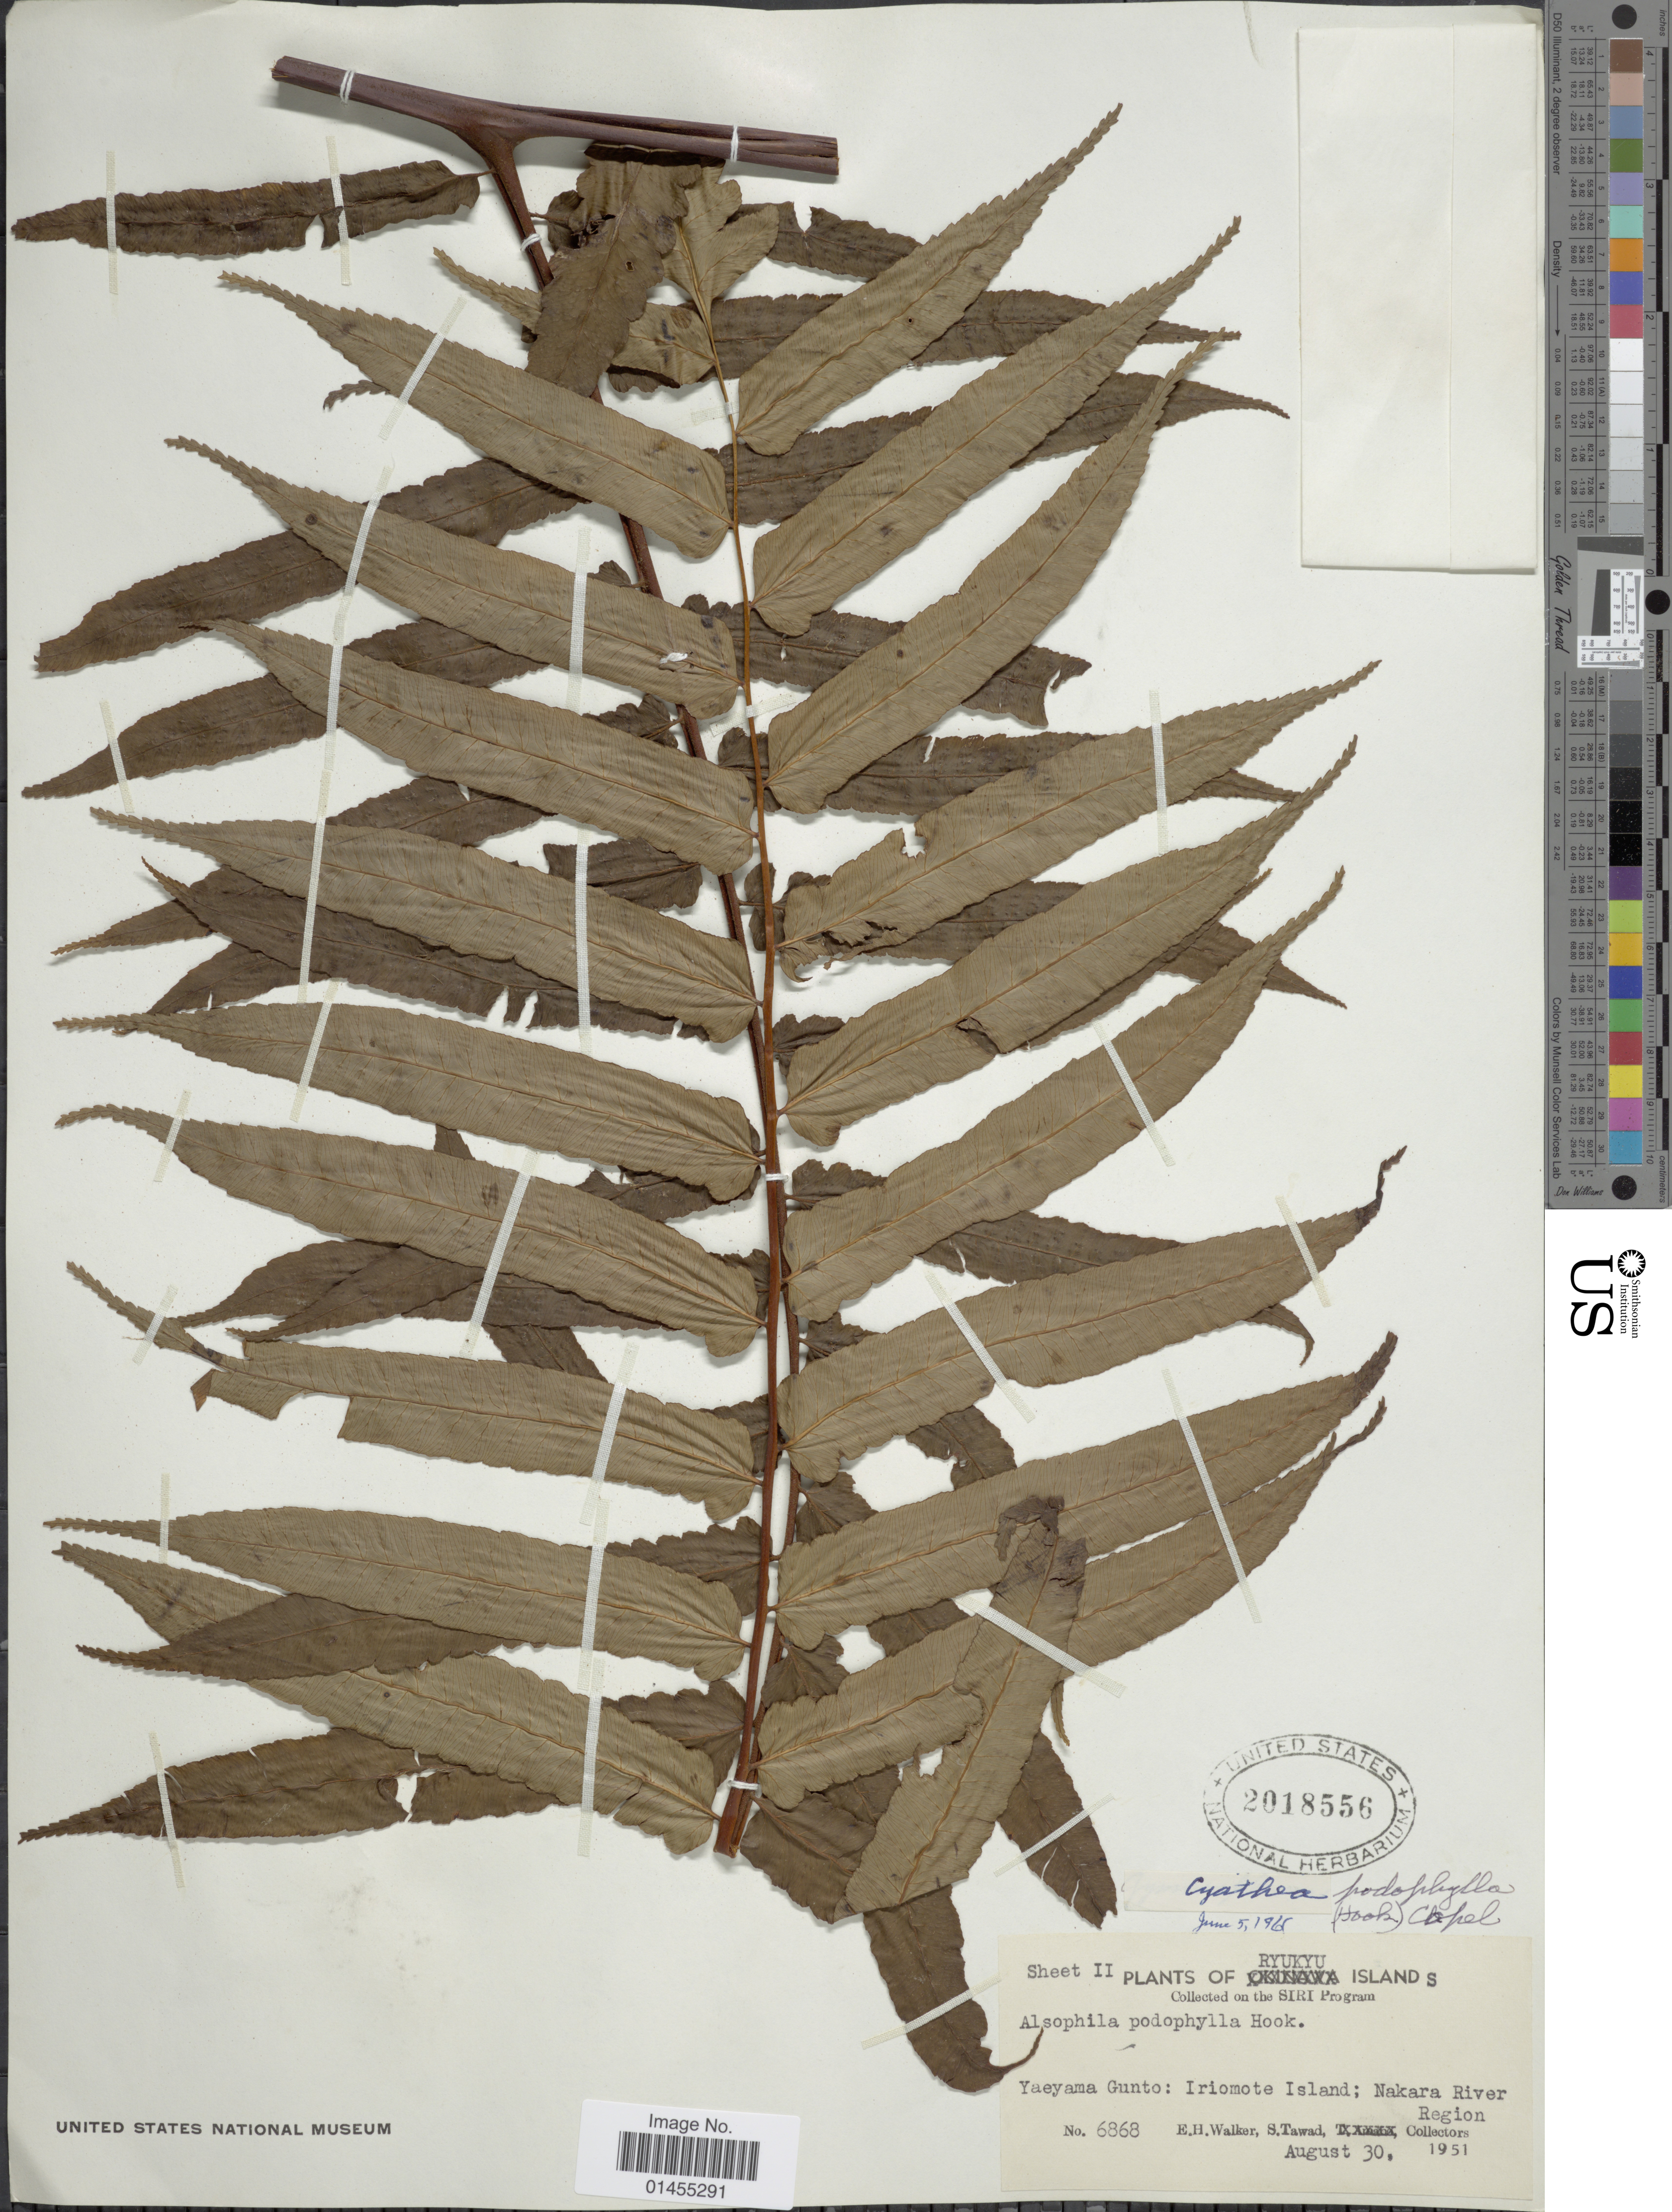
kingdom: Plantae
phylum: Tracheophyta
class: Polypodiopsida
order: Cyatheales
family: Cyatheaceae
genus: Alsophila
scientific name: Alsophila podophylla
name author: Hook.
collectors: E. H. Walker & S. Tawad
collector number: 6868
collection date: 1951-08-30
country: Japan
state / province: Okinawa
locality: Ryukyu Islands, Yaeyama Gunto: Iriomte Island: Nakara River Region.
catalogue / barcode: US 2018556